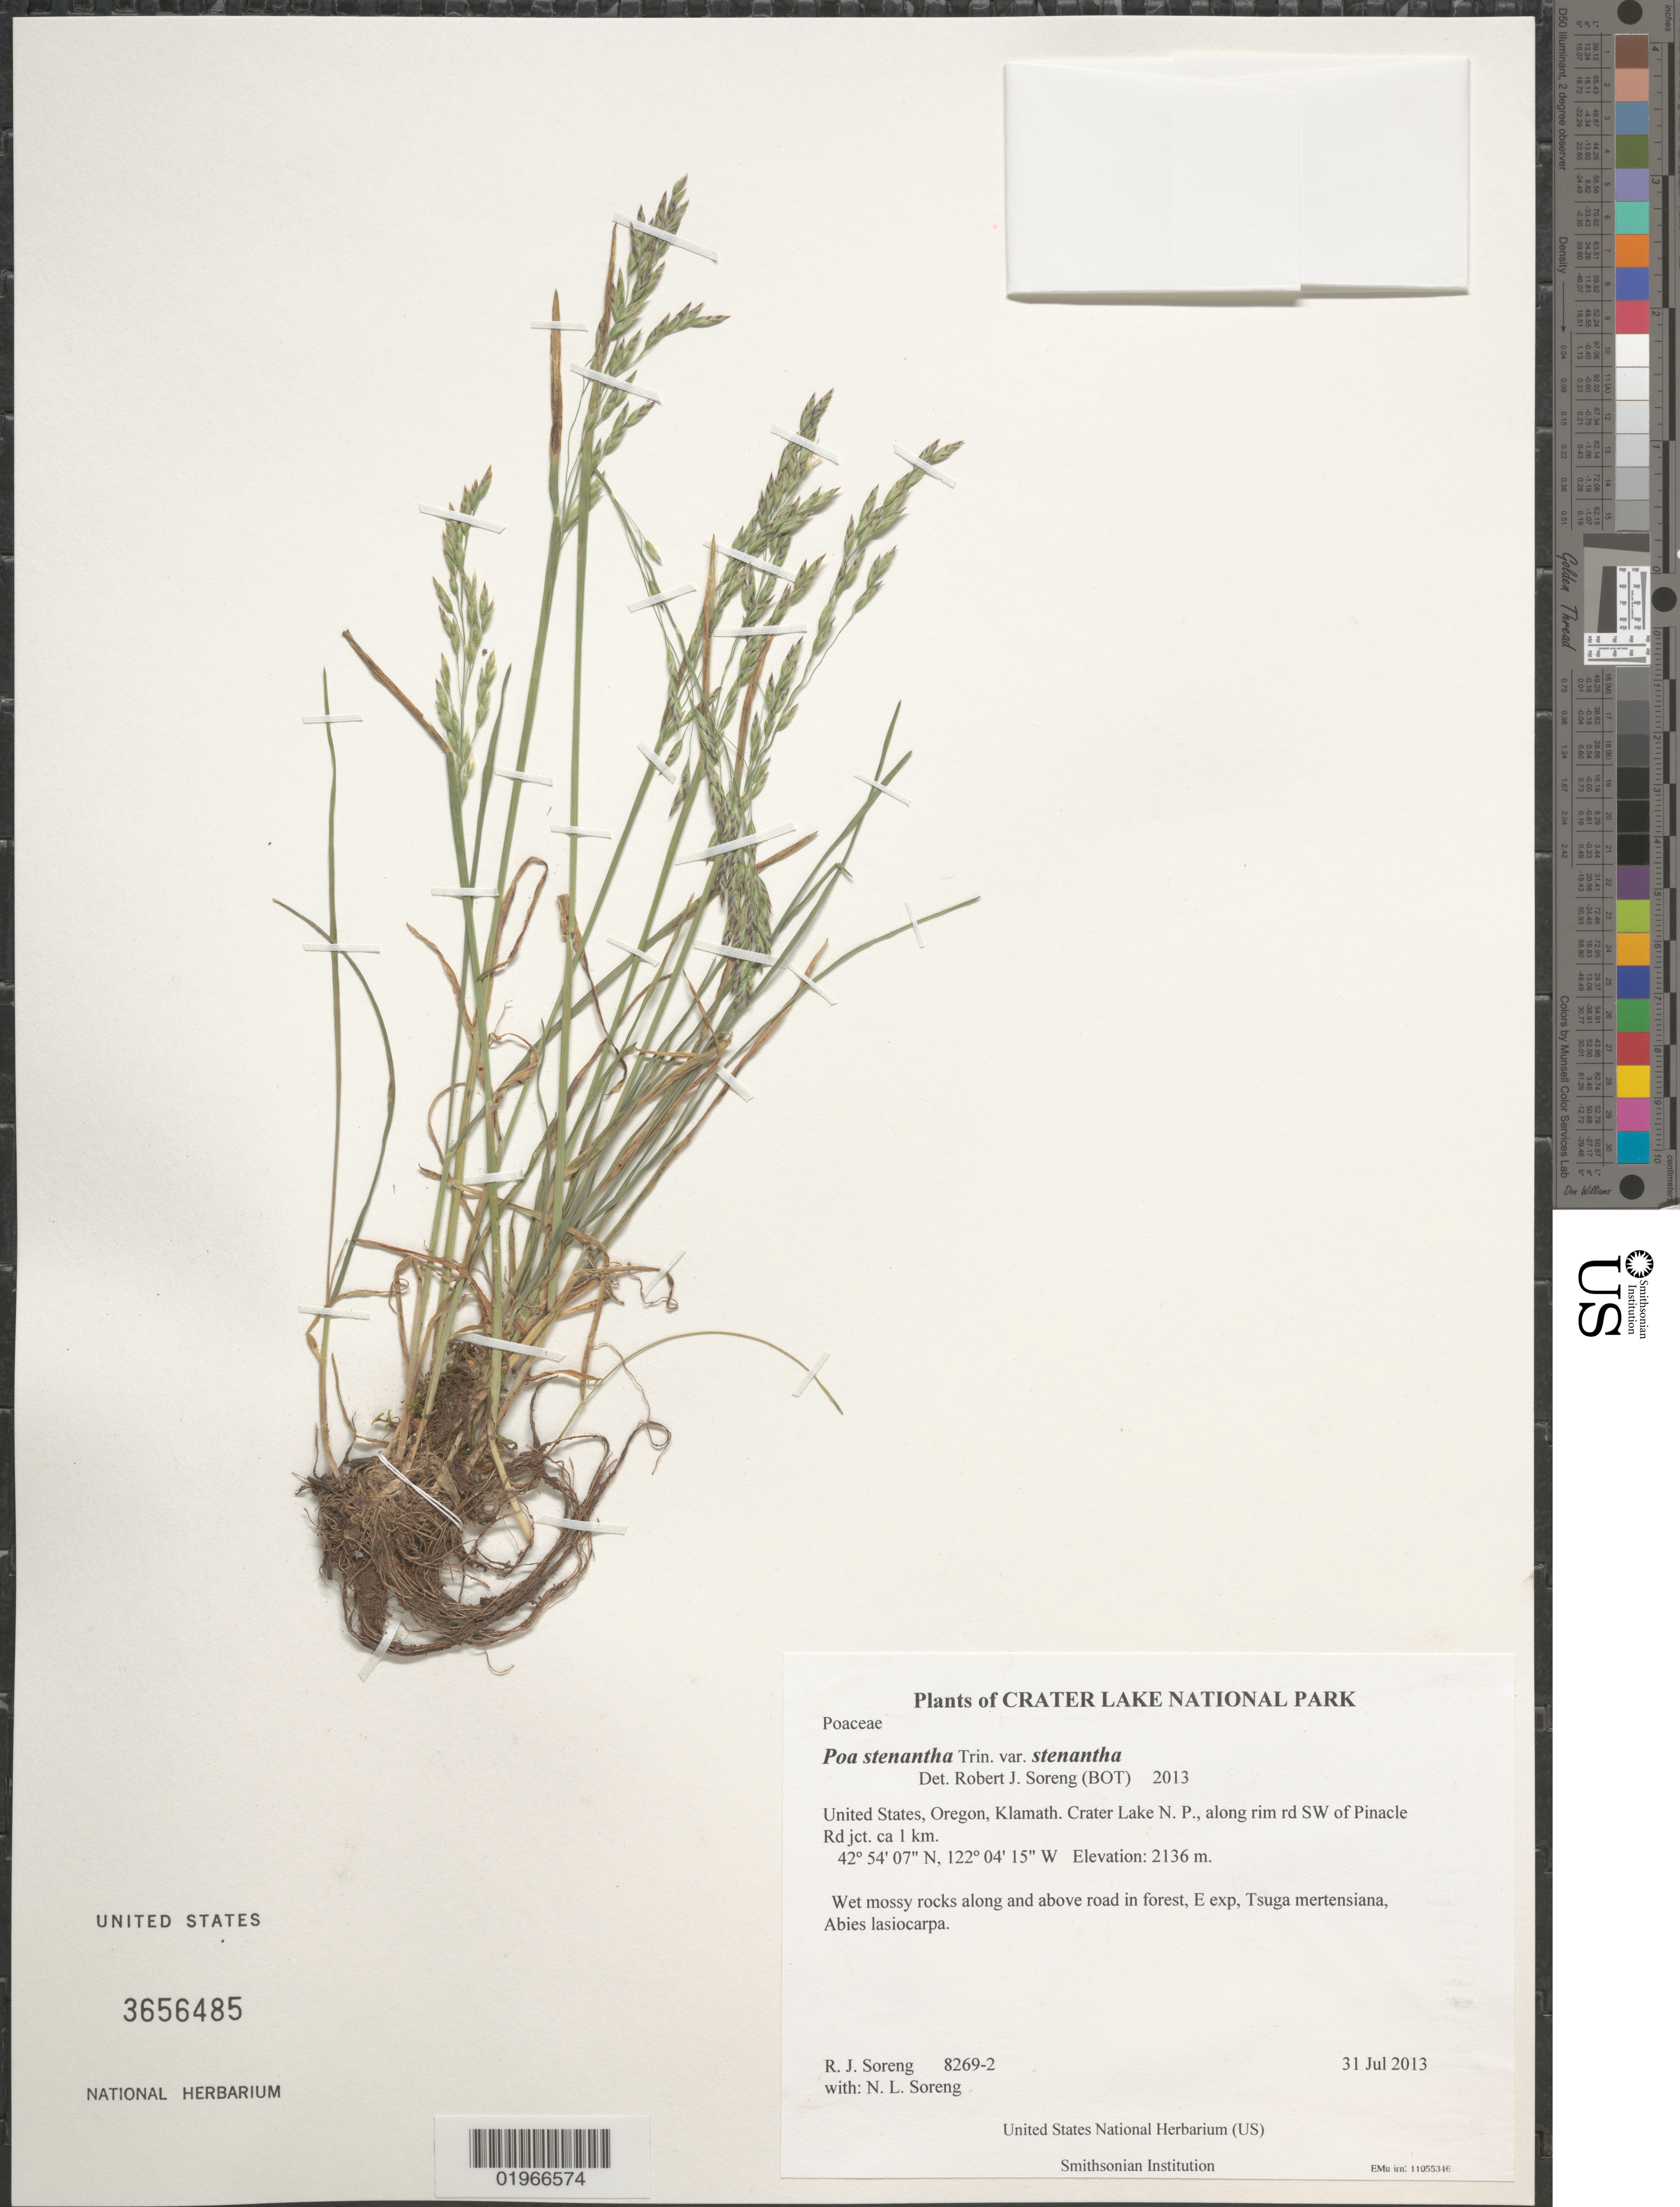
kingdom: Plantae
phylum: Tracheophyta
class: Liliopsida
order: Poales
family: Poaceae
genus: Poa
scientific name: Poa stenantha var. stenantha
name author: Trin.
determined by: Soreng, Robert J., Research Associate (BOT), Smithsonian Institution - National Museum of Natural History (UNITED STATES)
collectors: R. J. Soreng & N. L. Soreng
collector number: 8269-2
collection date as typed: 2013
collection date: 2013-07-31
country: United States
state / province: Oregon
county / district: Klamath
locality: Crater Lake N. P., along rim rd SW of Pinacle Rd jct. ca 1 km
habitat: Wet mossy rocks along and above road in forest, E exp.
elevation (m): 2136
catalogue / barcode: US 3656485